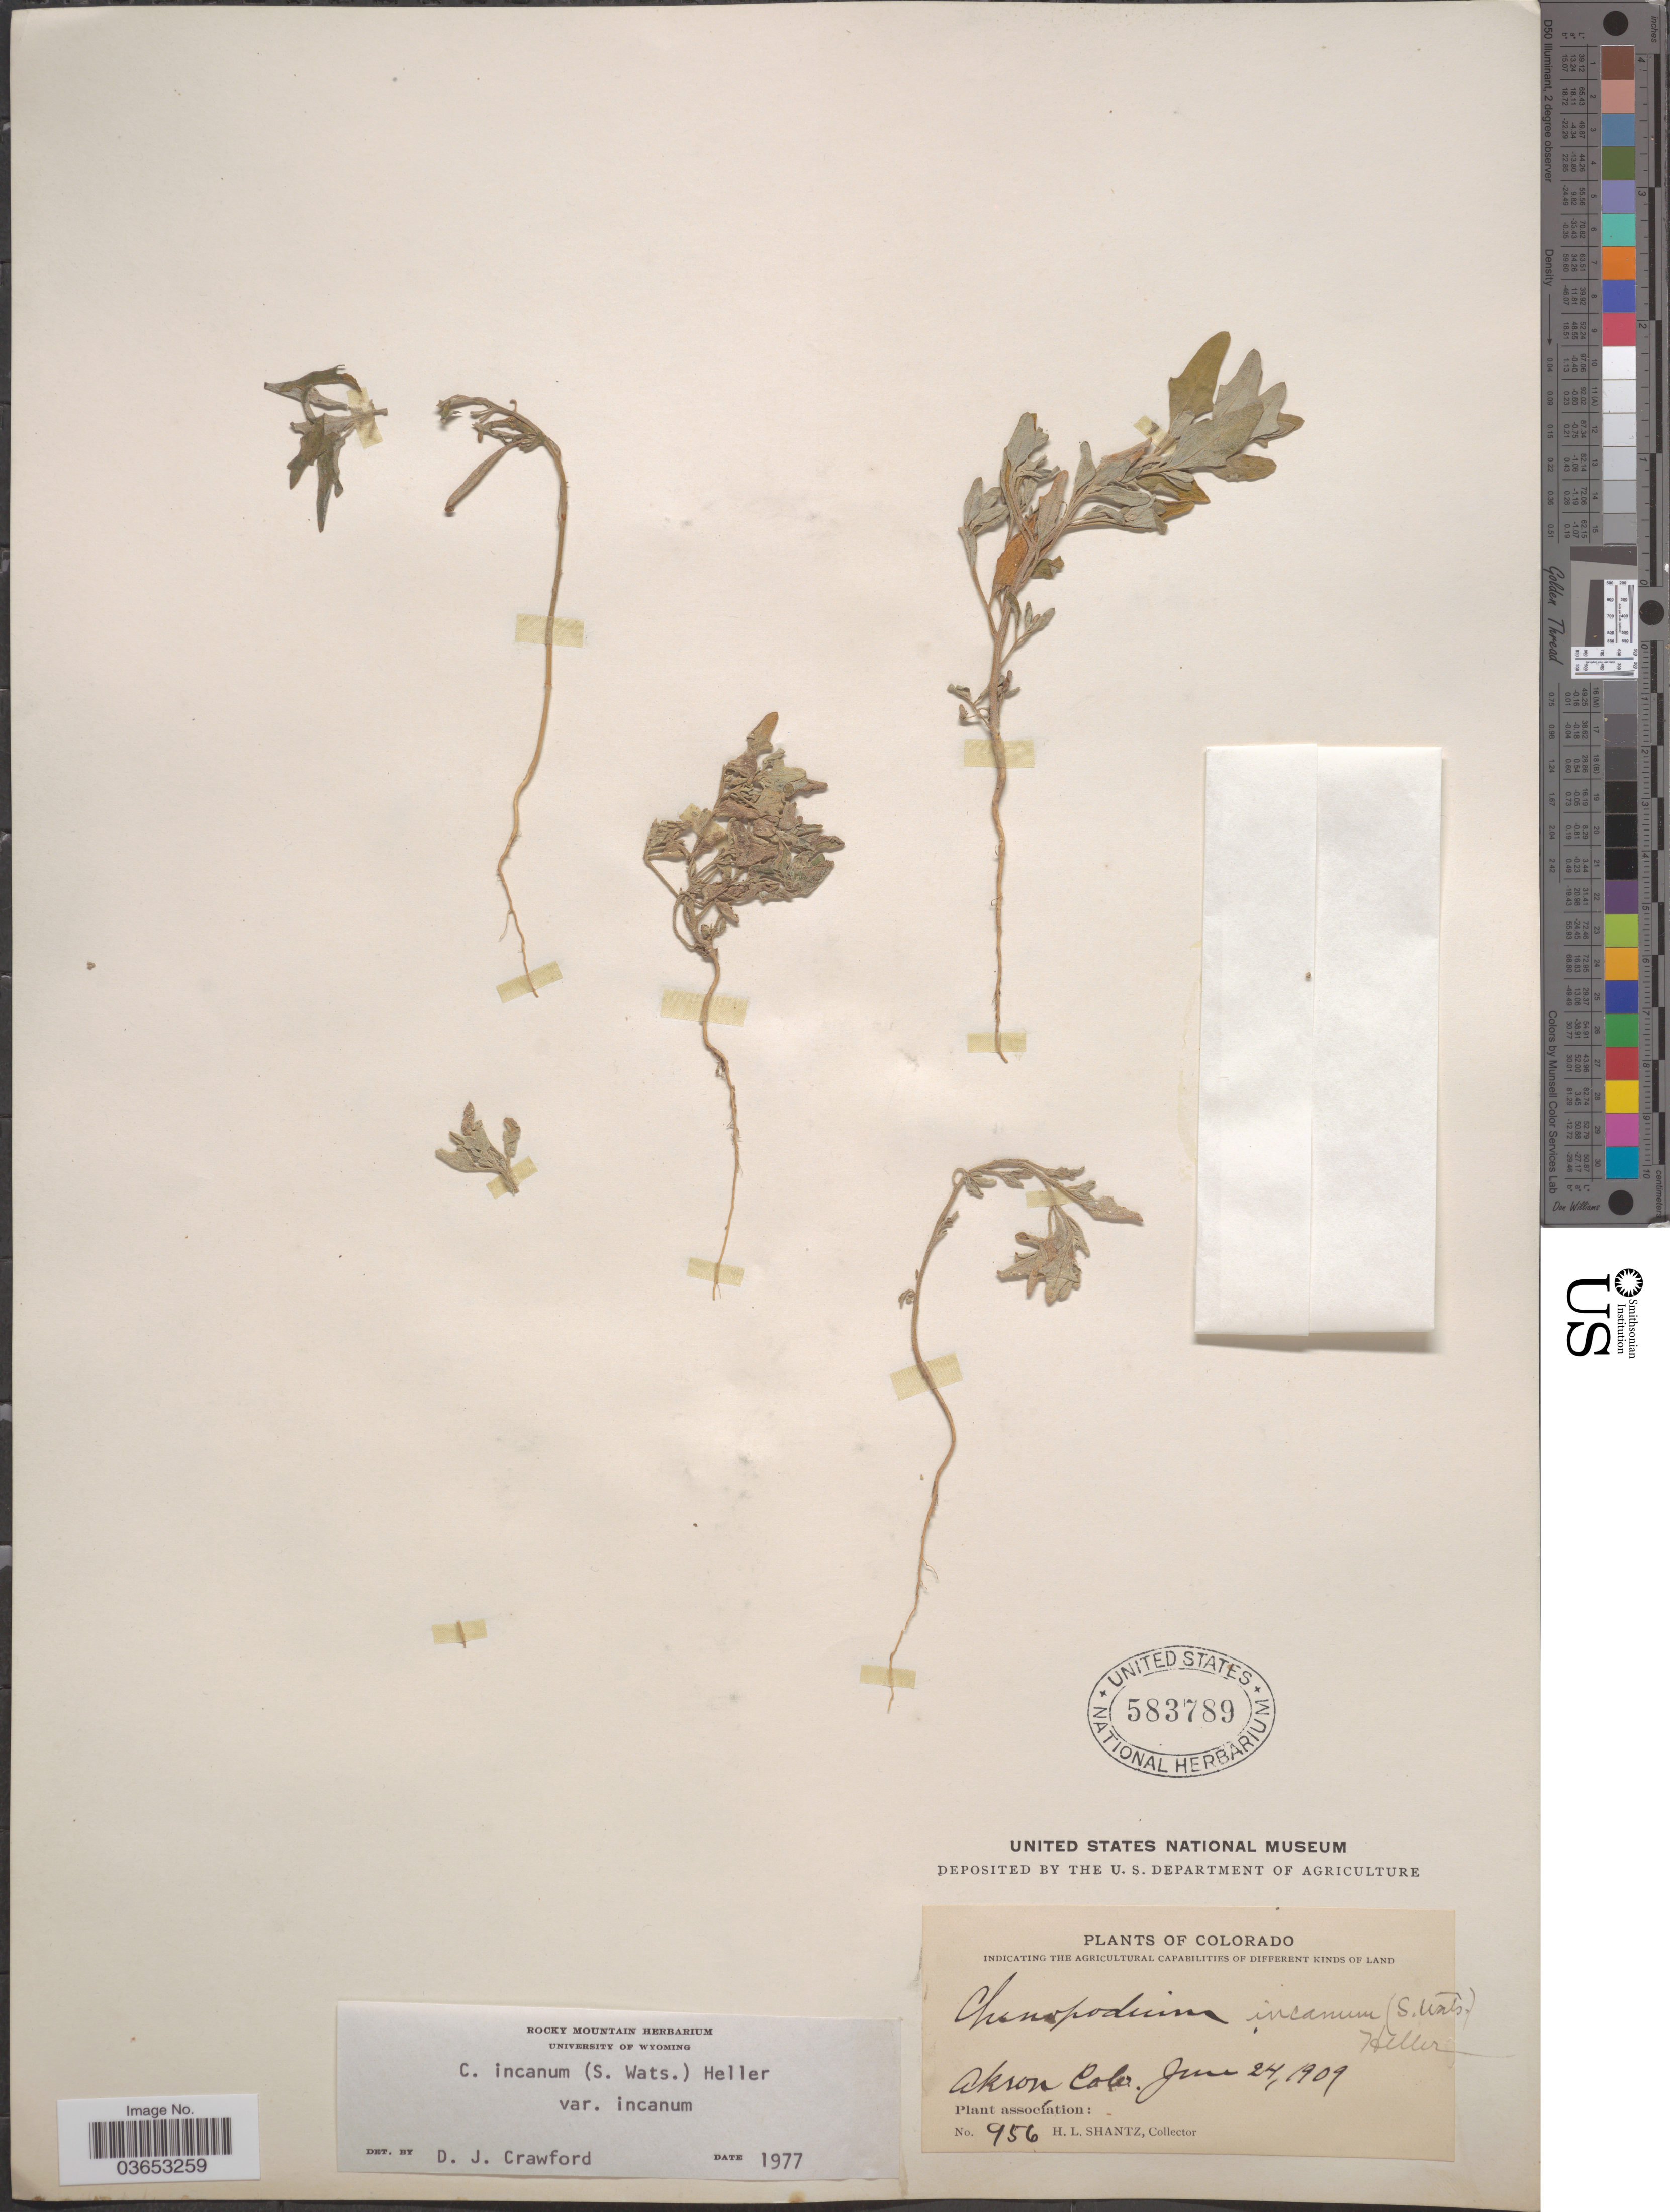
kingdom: Plantae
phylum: Tracheophyta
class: Magnoliopsida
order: Caryophyllales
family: Amaranthaceae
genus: Chenopodium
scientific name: Chenopodium incanum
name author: (S. Watson) A. Heller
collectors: H. Shantz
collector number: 956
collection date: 1909-06-24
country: United States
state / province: Colorado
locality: Akron Colo.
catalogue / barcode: US 583789